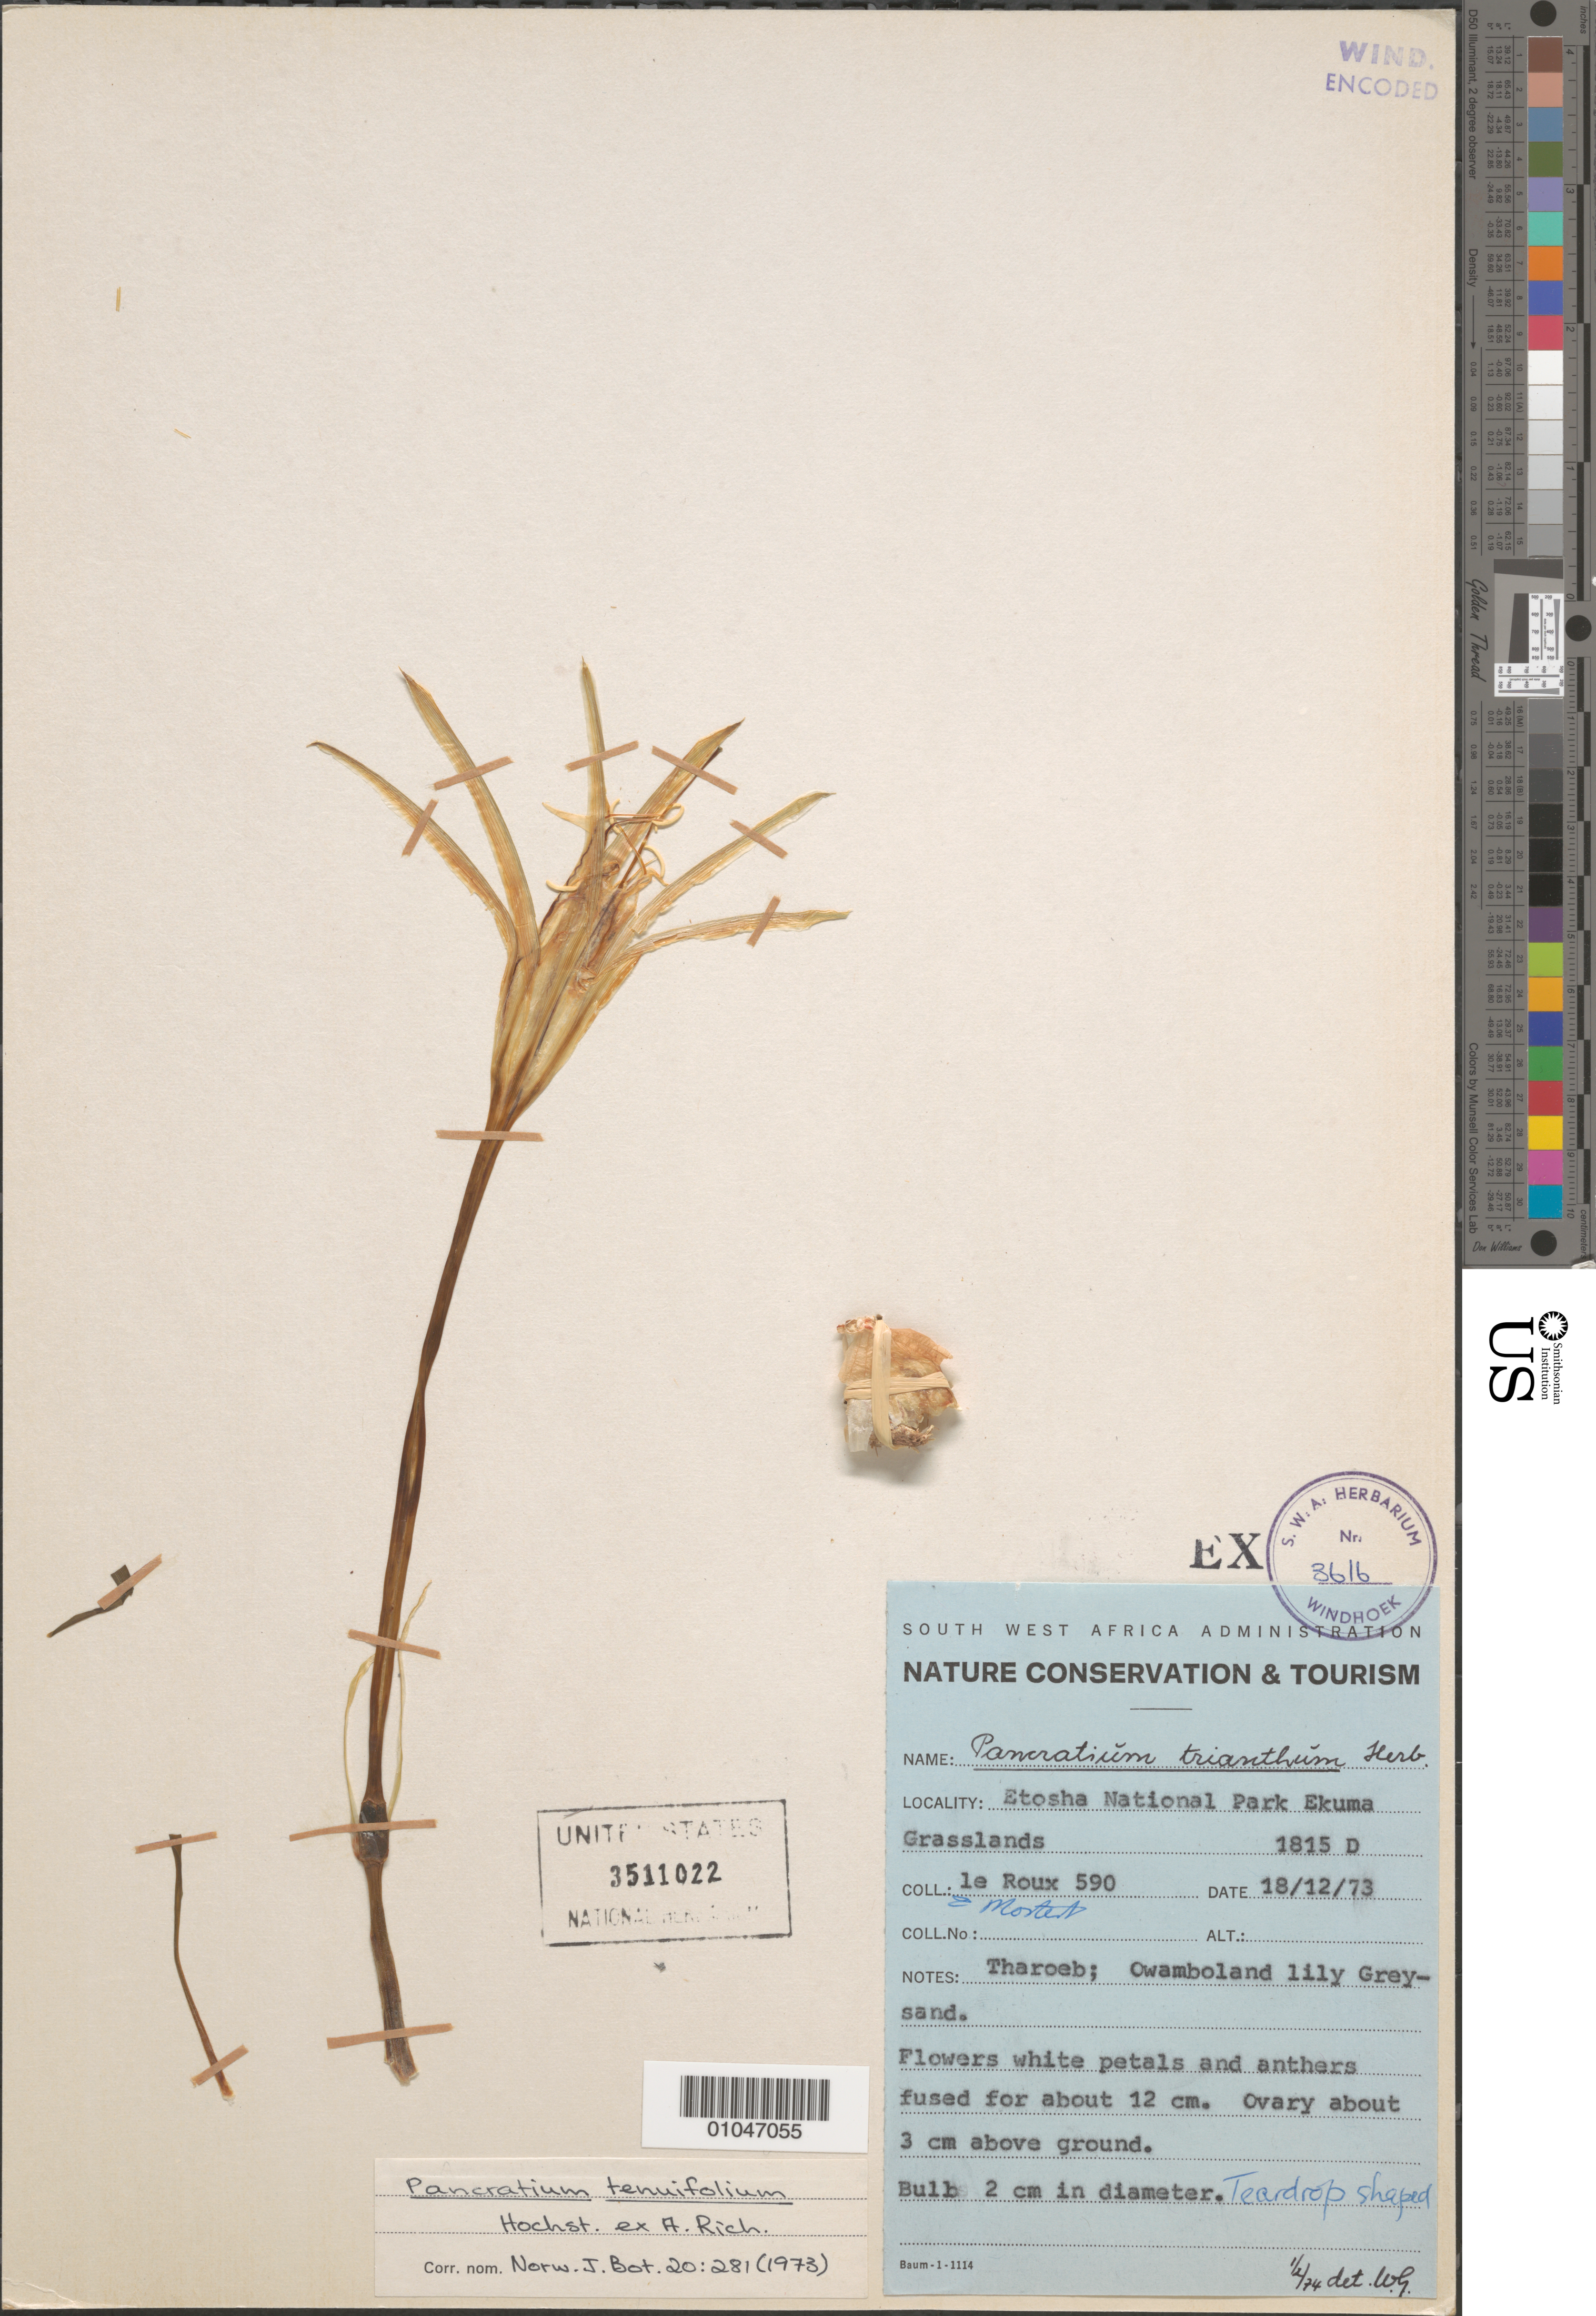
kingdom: Plantae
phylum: Tracheophyta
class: Liliopsida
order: Asparagales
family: Amaryllidaceae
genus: Pancratium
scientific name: Pancratium trianthum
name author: Herb.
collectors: -. le Roux et al.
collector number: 590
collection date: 1973-12-18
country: Namibia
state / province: Kunene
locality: Etosha National Park Ekuma Grasslands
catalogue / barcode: US 3511022